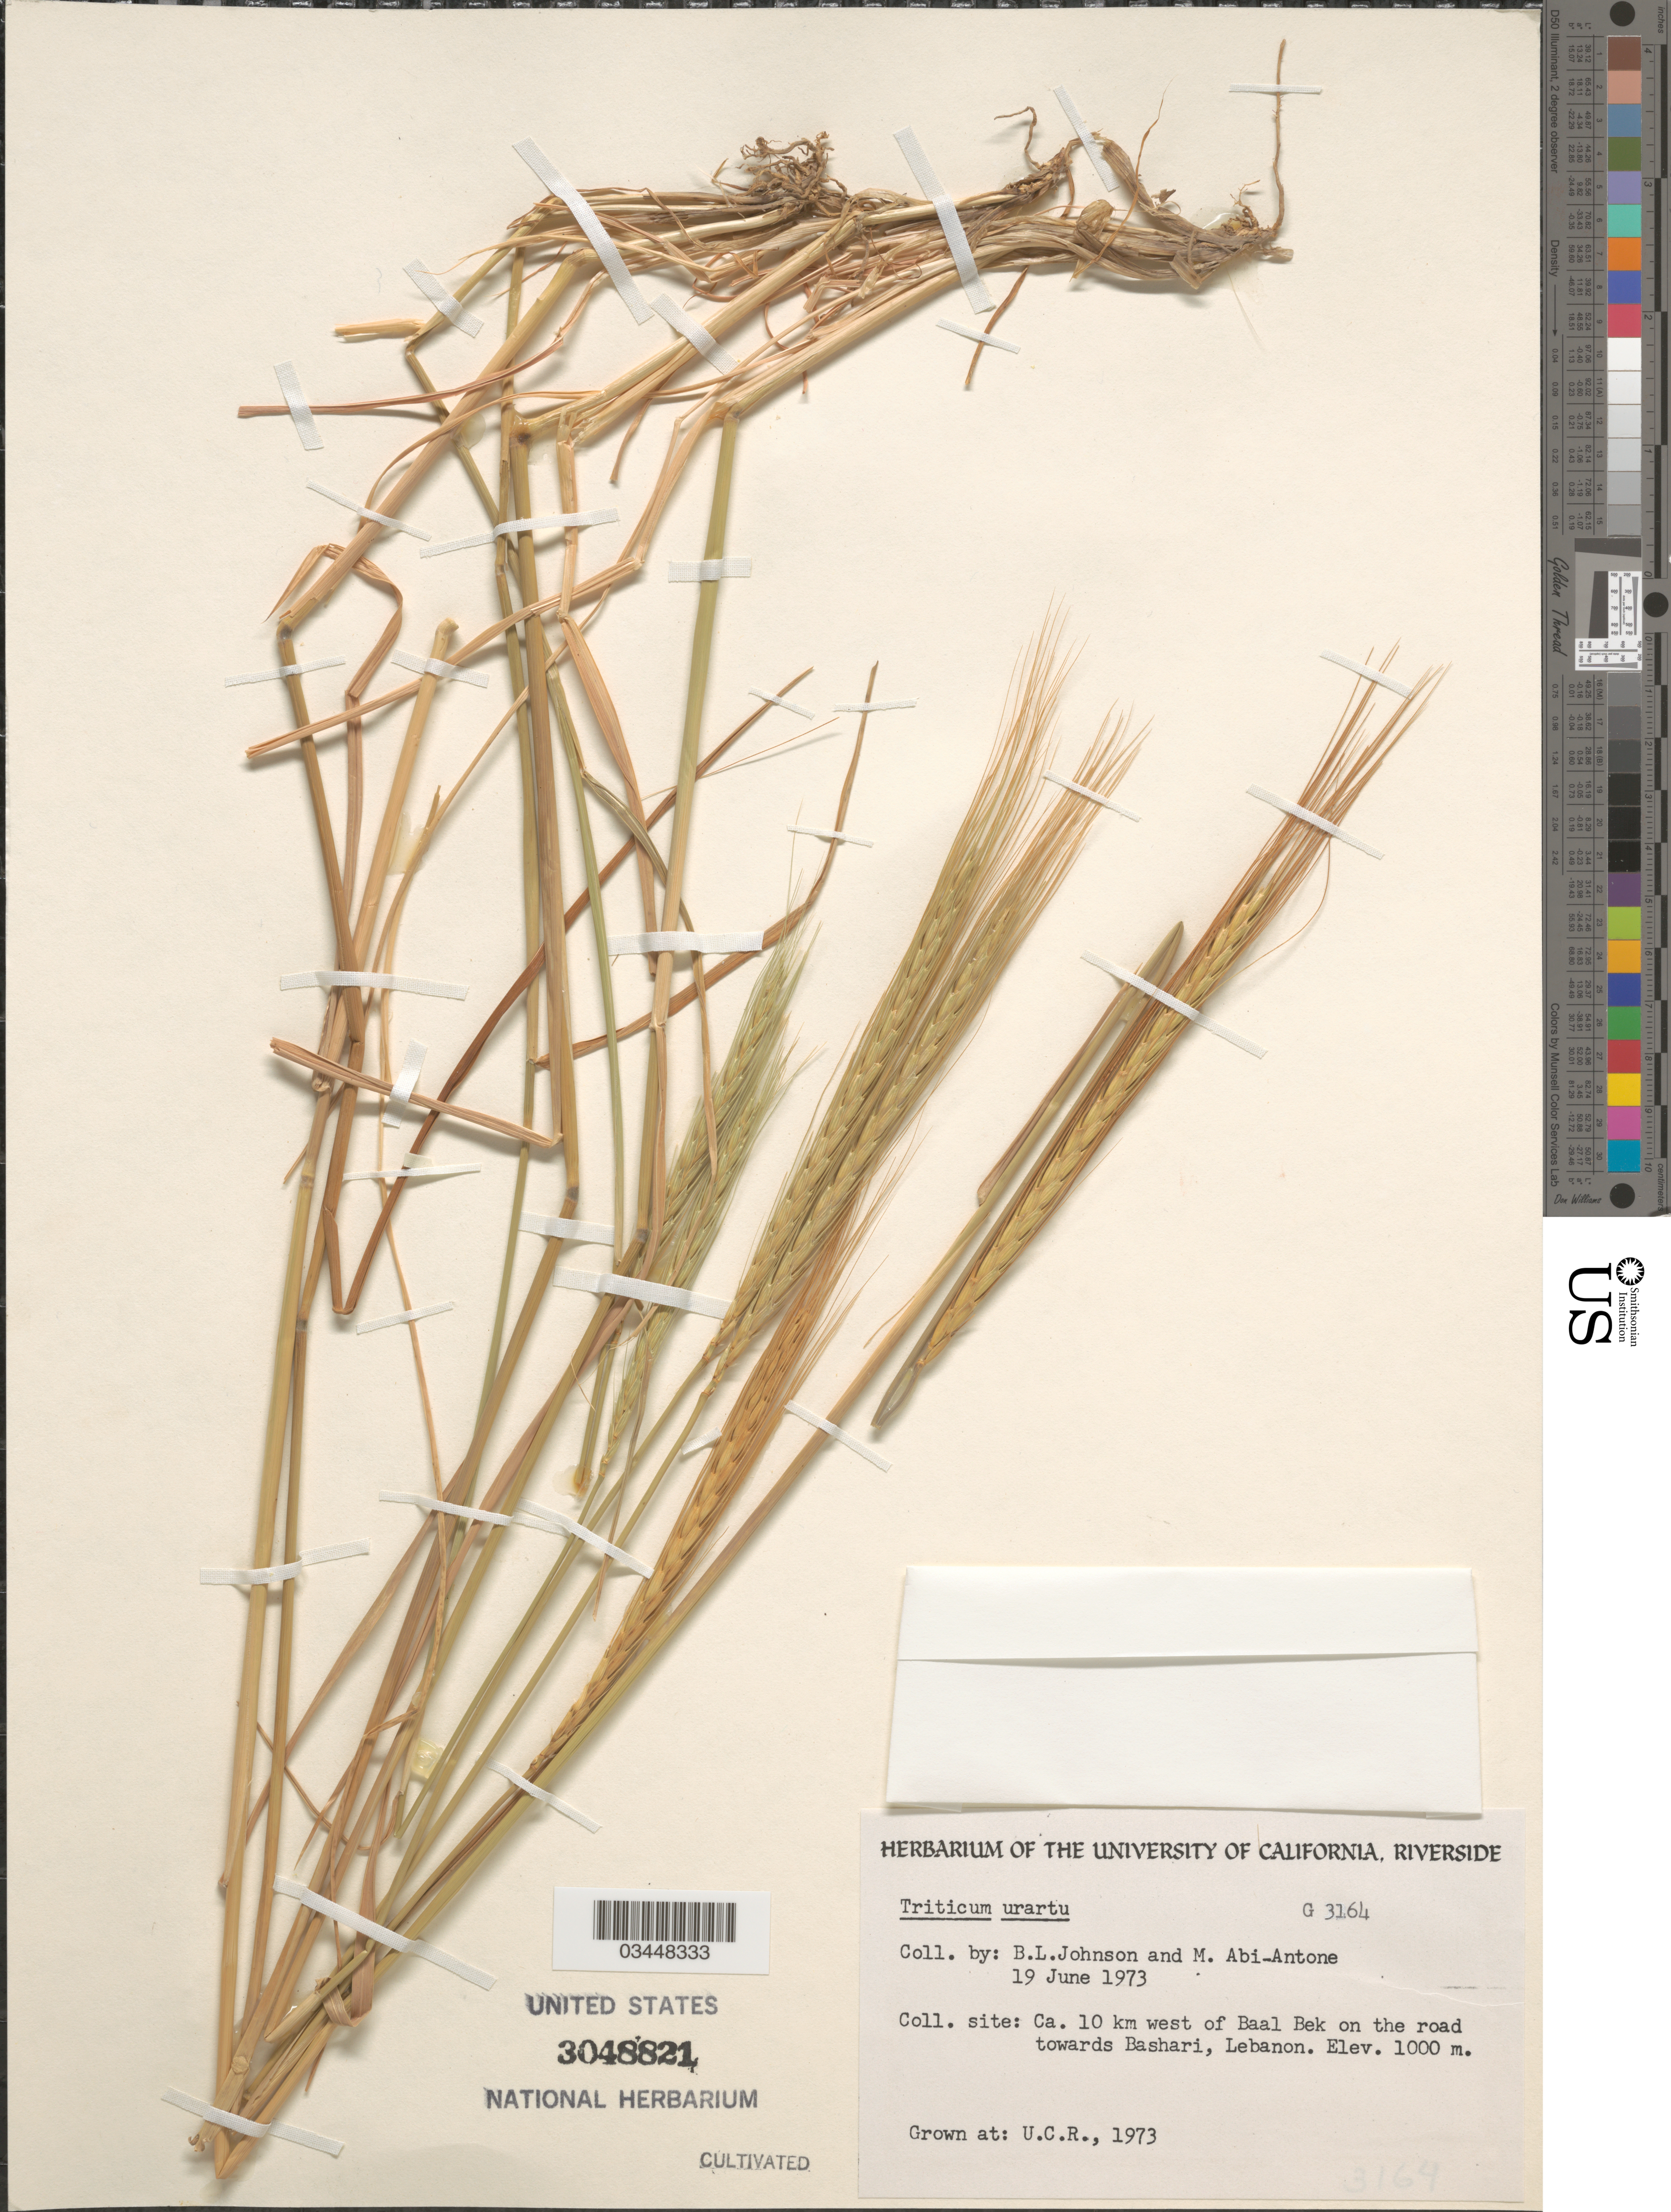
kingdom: Plantae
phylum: Tracheophyta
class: Liliopsida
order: Poales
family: Poaceae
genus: Triticum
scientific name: Triticum urartu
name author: Thumanjan ex Gandilyan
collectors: ex herb. Univ. of California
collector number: G3164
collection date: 1973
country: United States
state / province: California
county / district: Riverside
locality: U.C.R.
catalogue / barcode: US 3048821